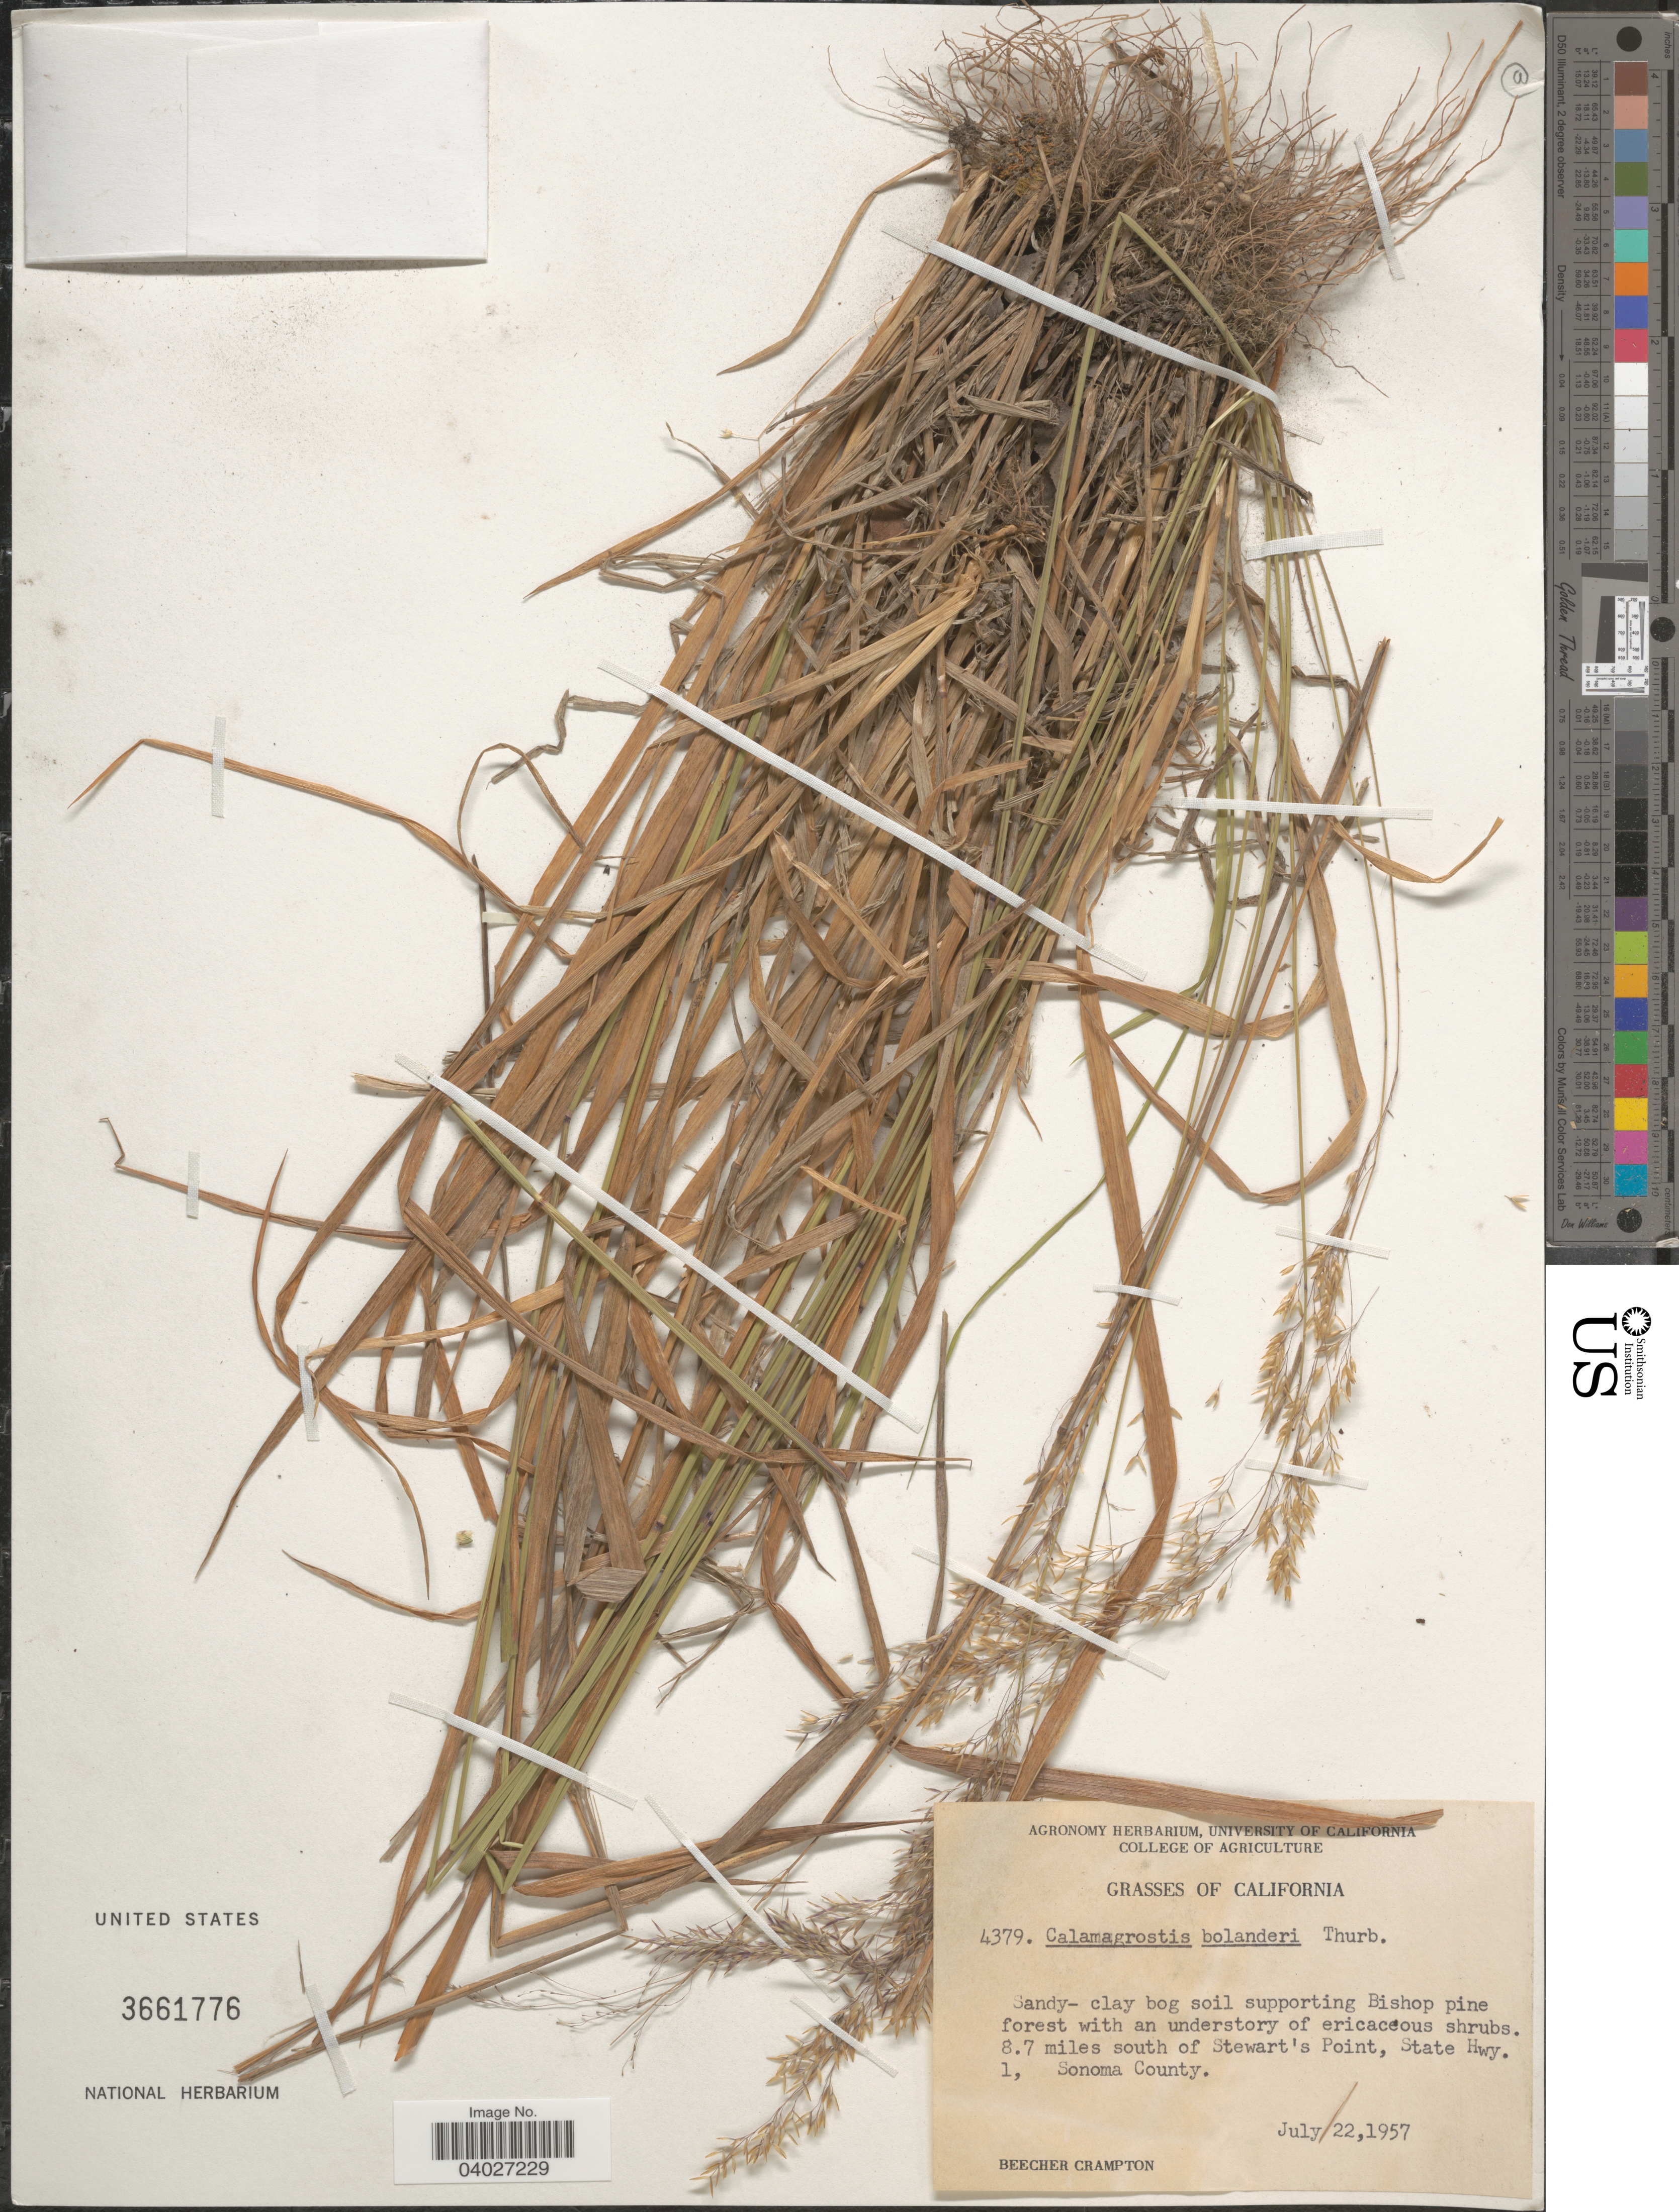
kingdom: Plantae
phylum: Tracheophyta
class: Liliopsida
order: Poales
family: Poaceae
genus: Calamagrostis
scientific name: Calamagrostis bolanderi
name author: Thurb.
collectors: B. Crampton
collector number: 4379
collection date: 1957-07-22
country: United States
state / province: California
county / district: Sonoma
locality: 8.7 miles south of Stewart's Point, State Hwy. 1, Sonoma County.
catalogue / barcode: US 3661776